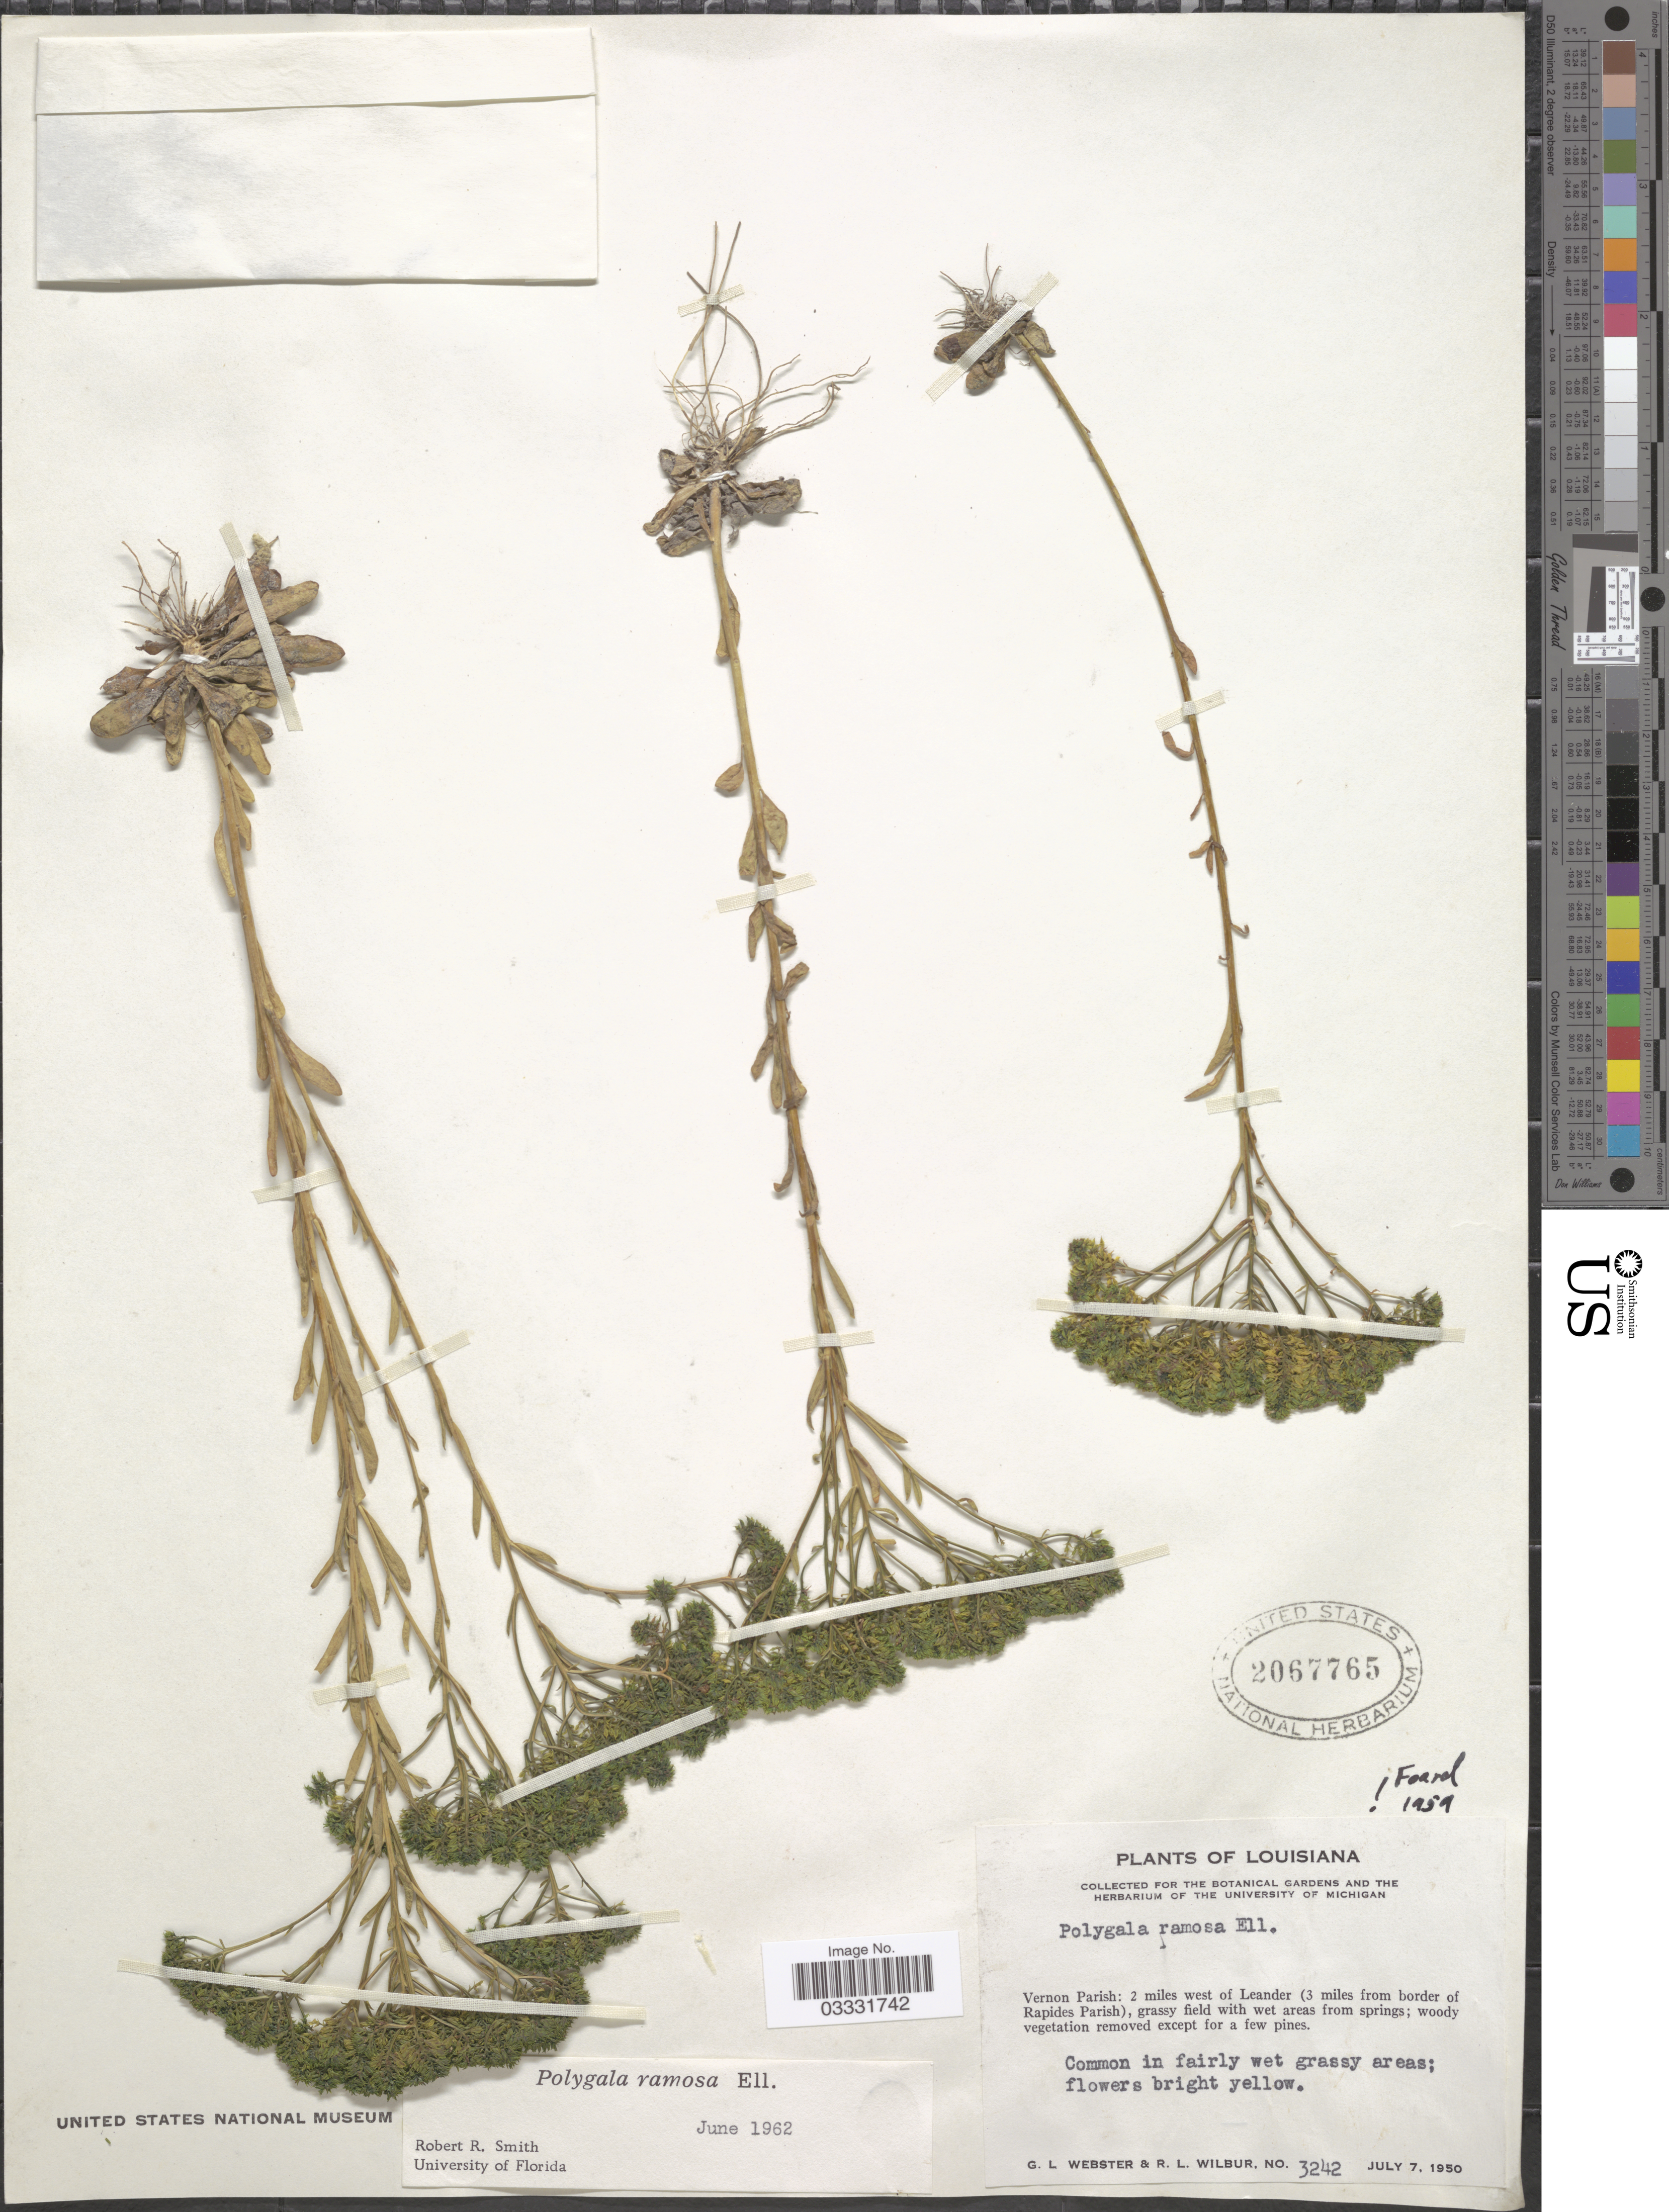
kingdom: Plantae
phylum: Tracheophyta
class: Magnoliopsida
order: Fabales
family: Polygalaceae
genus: Polygala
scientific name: Polygala ramosa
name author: Elliott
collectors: G. L. Webster & R. L. Wilbur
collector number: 3242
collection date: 1950-07-07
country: United States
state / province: Louisiana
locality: Vernon Parish: 2 miles west of Leander (3 miles from border of Rapides Parish).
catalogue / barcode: US 2067765